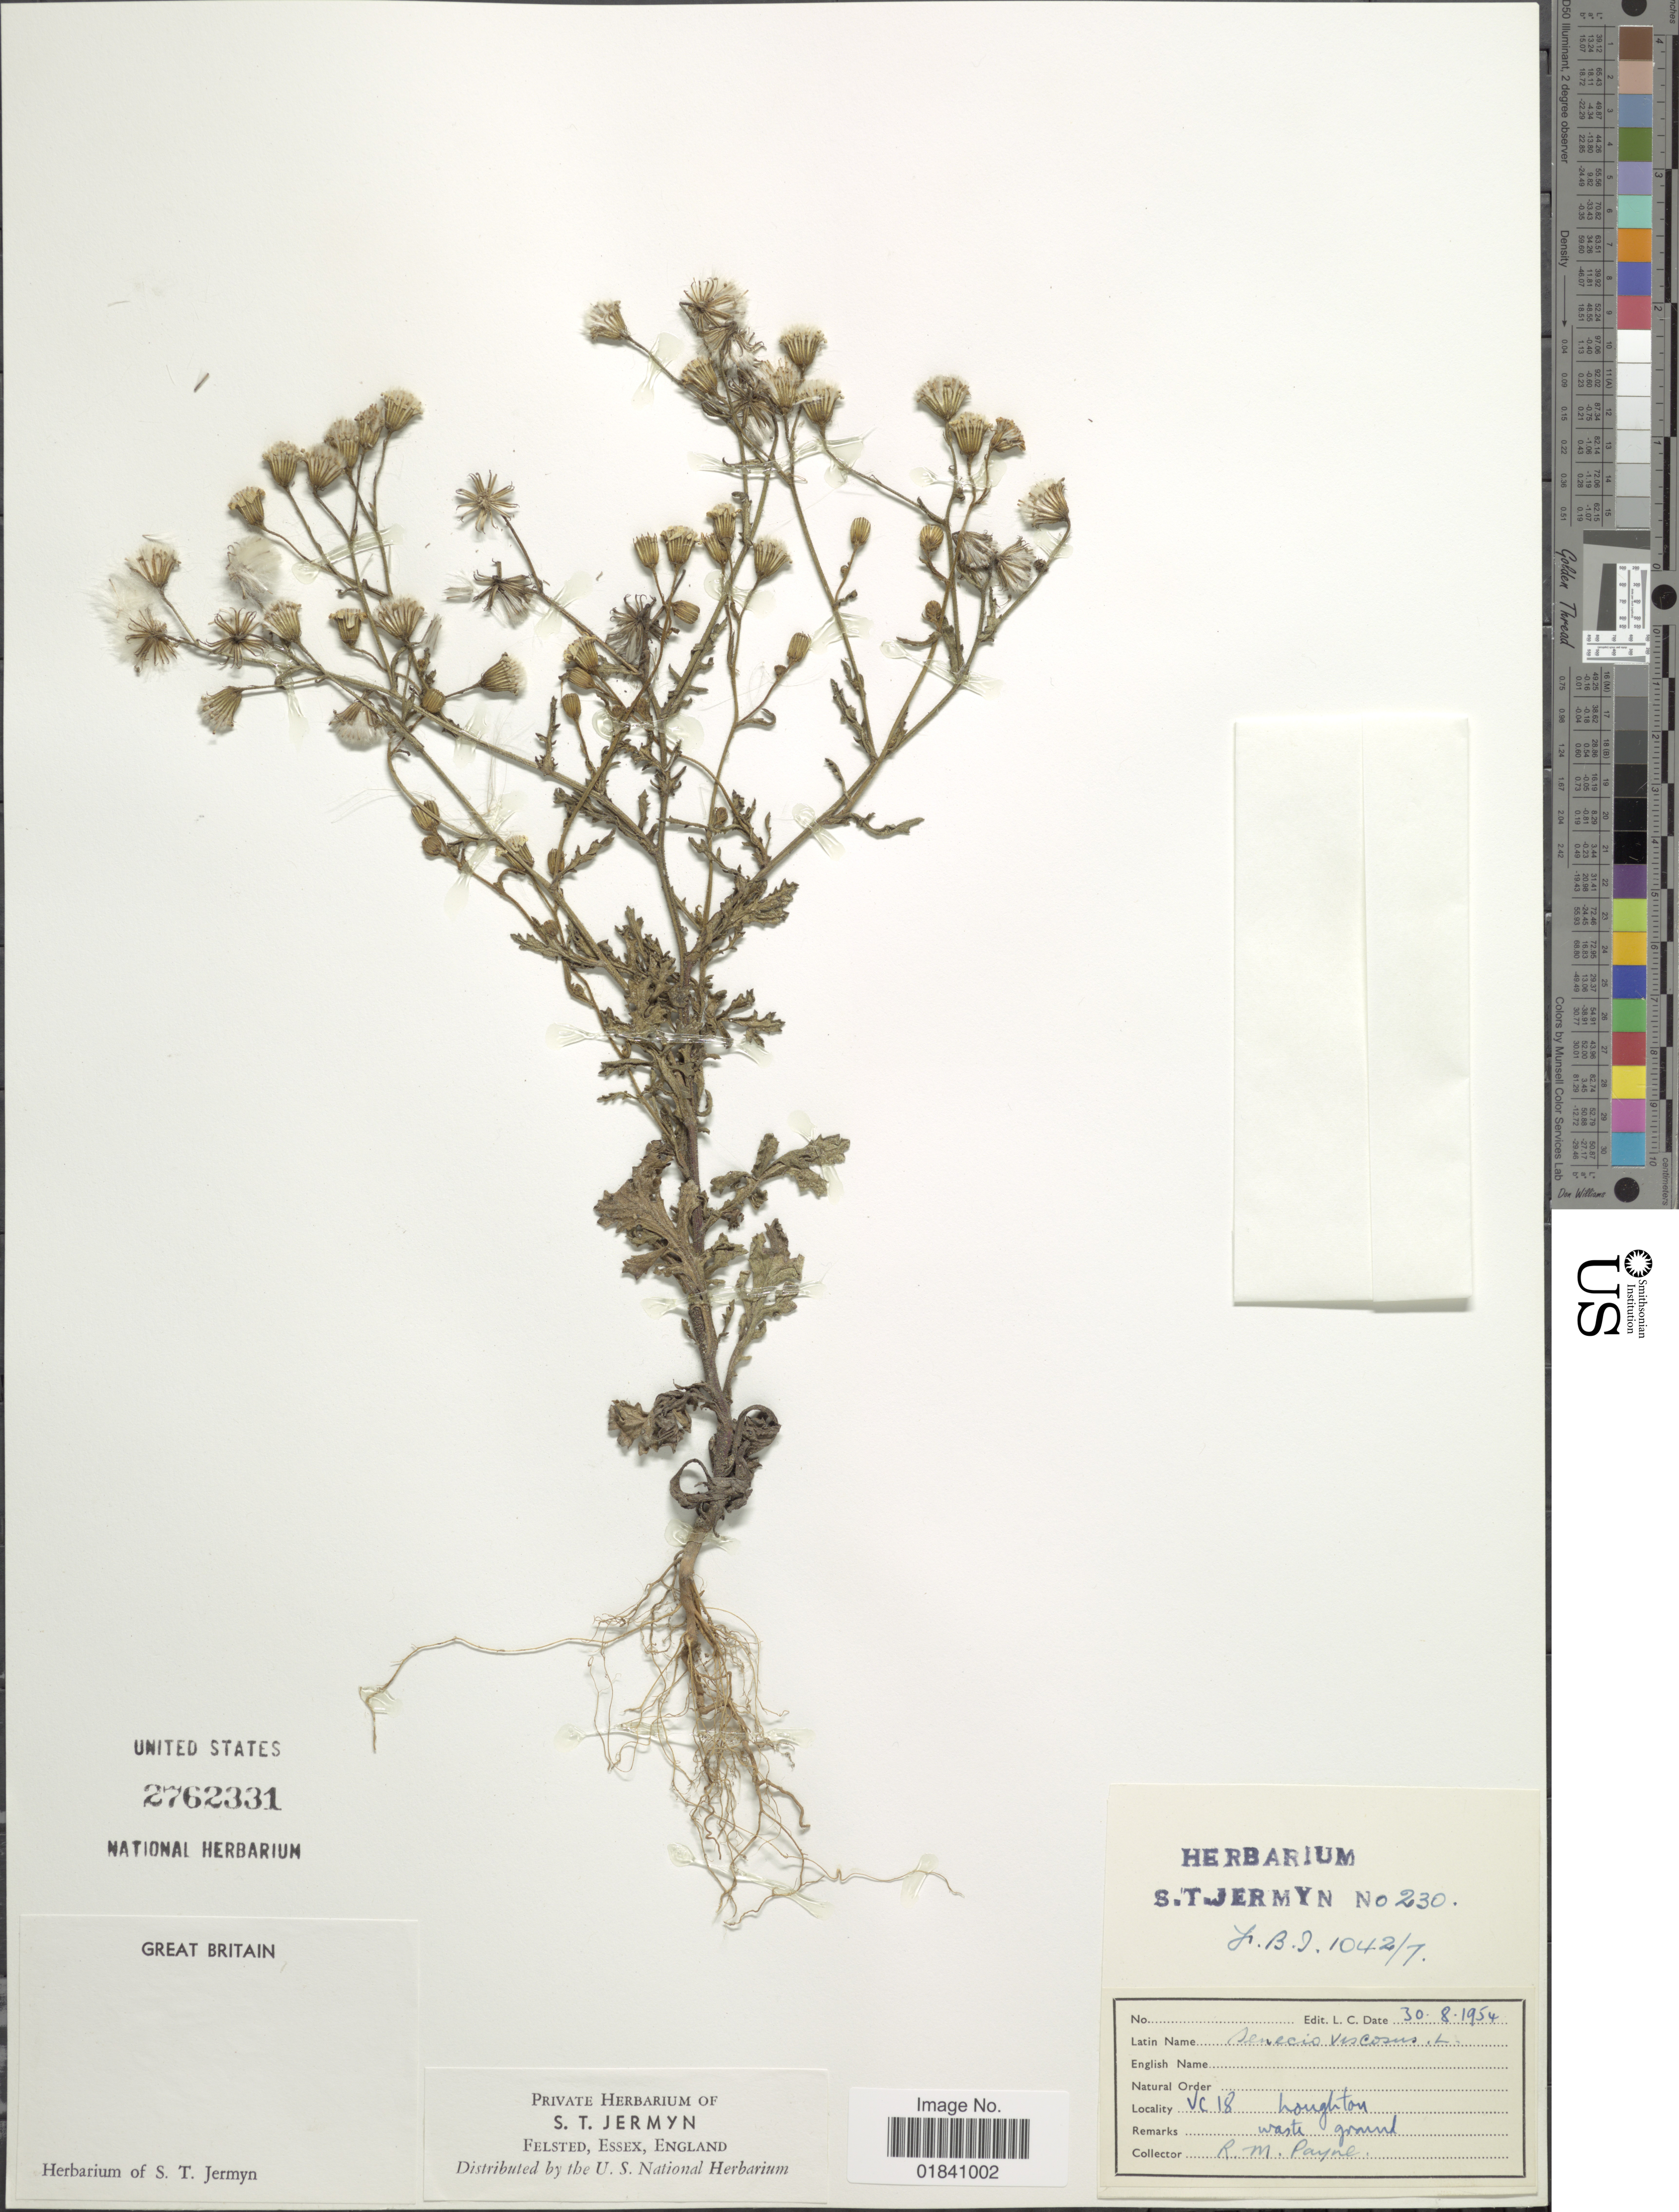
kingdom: Plantae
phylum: Tracheophyta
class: Magnoliopsida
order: Asterales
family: Asteraceae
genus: Senecio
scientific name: Senecio viscosus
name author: L.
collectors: R. Payne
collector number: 230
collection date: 1954-08-30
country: United Kingdom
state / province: England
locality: VC 18 Loughton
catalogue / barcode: US 2762331